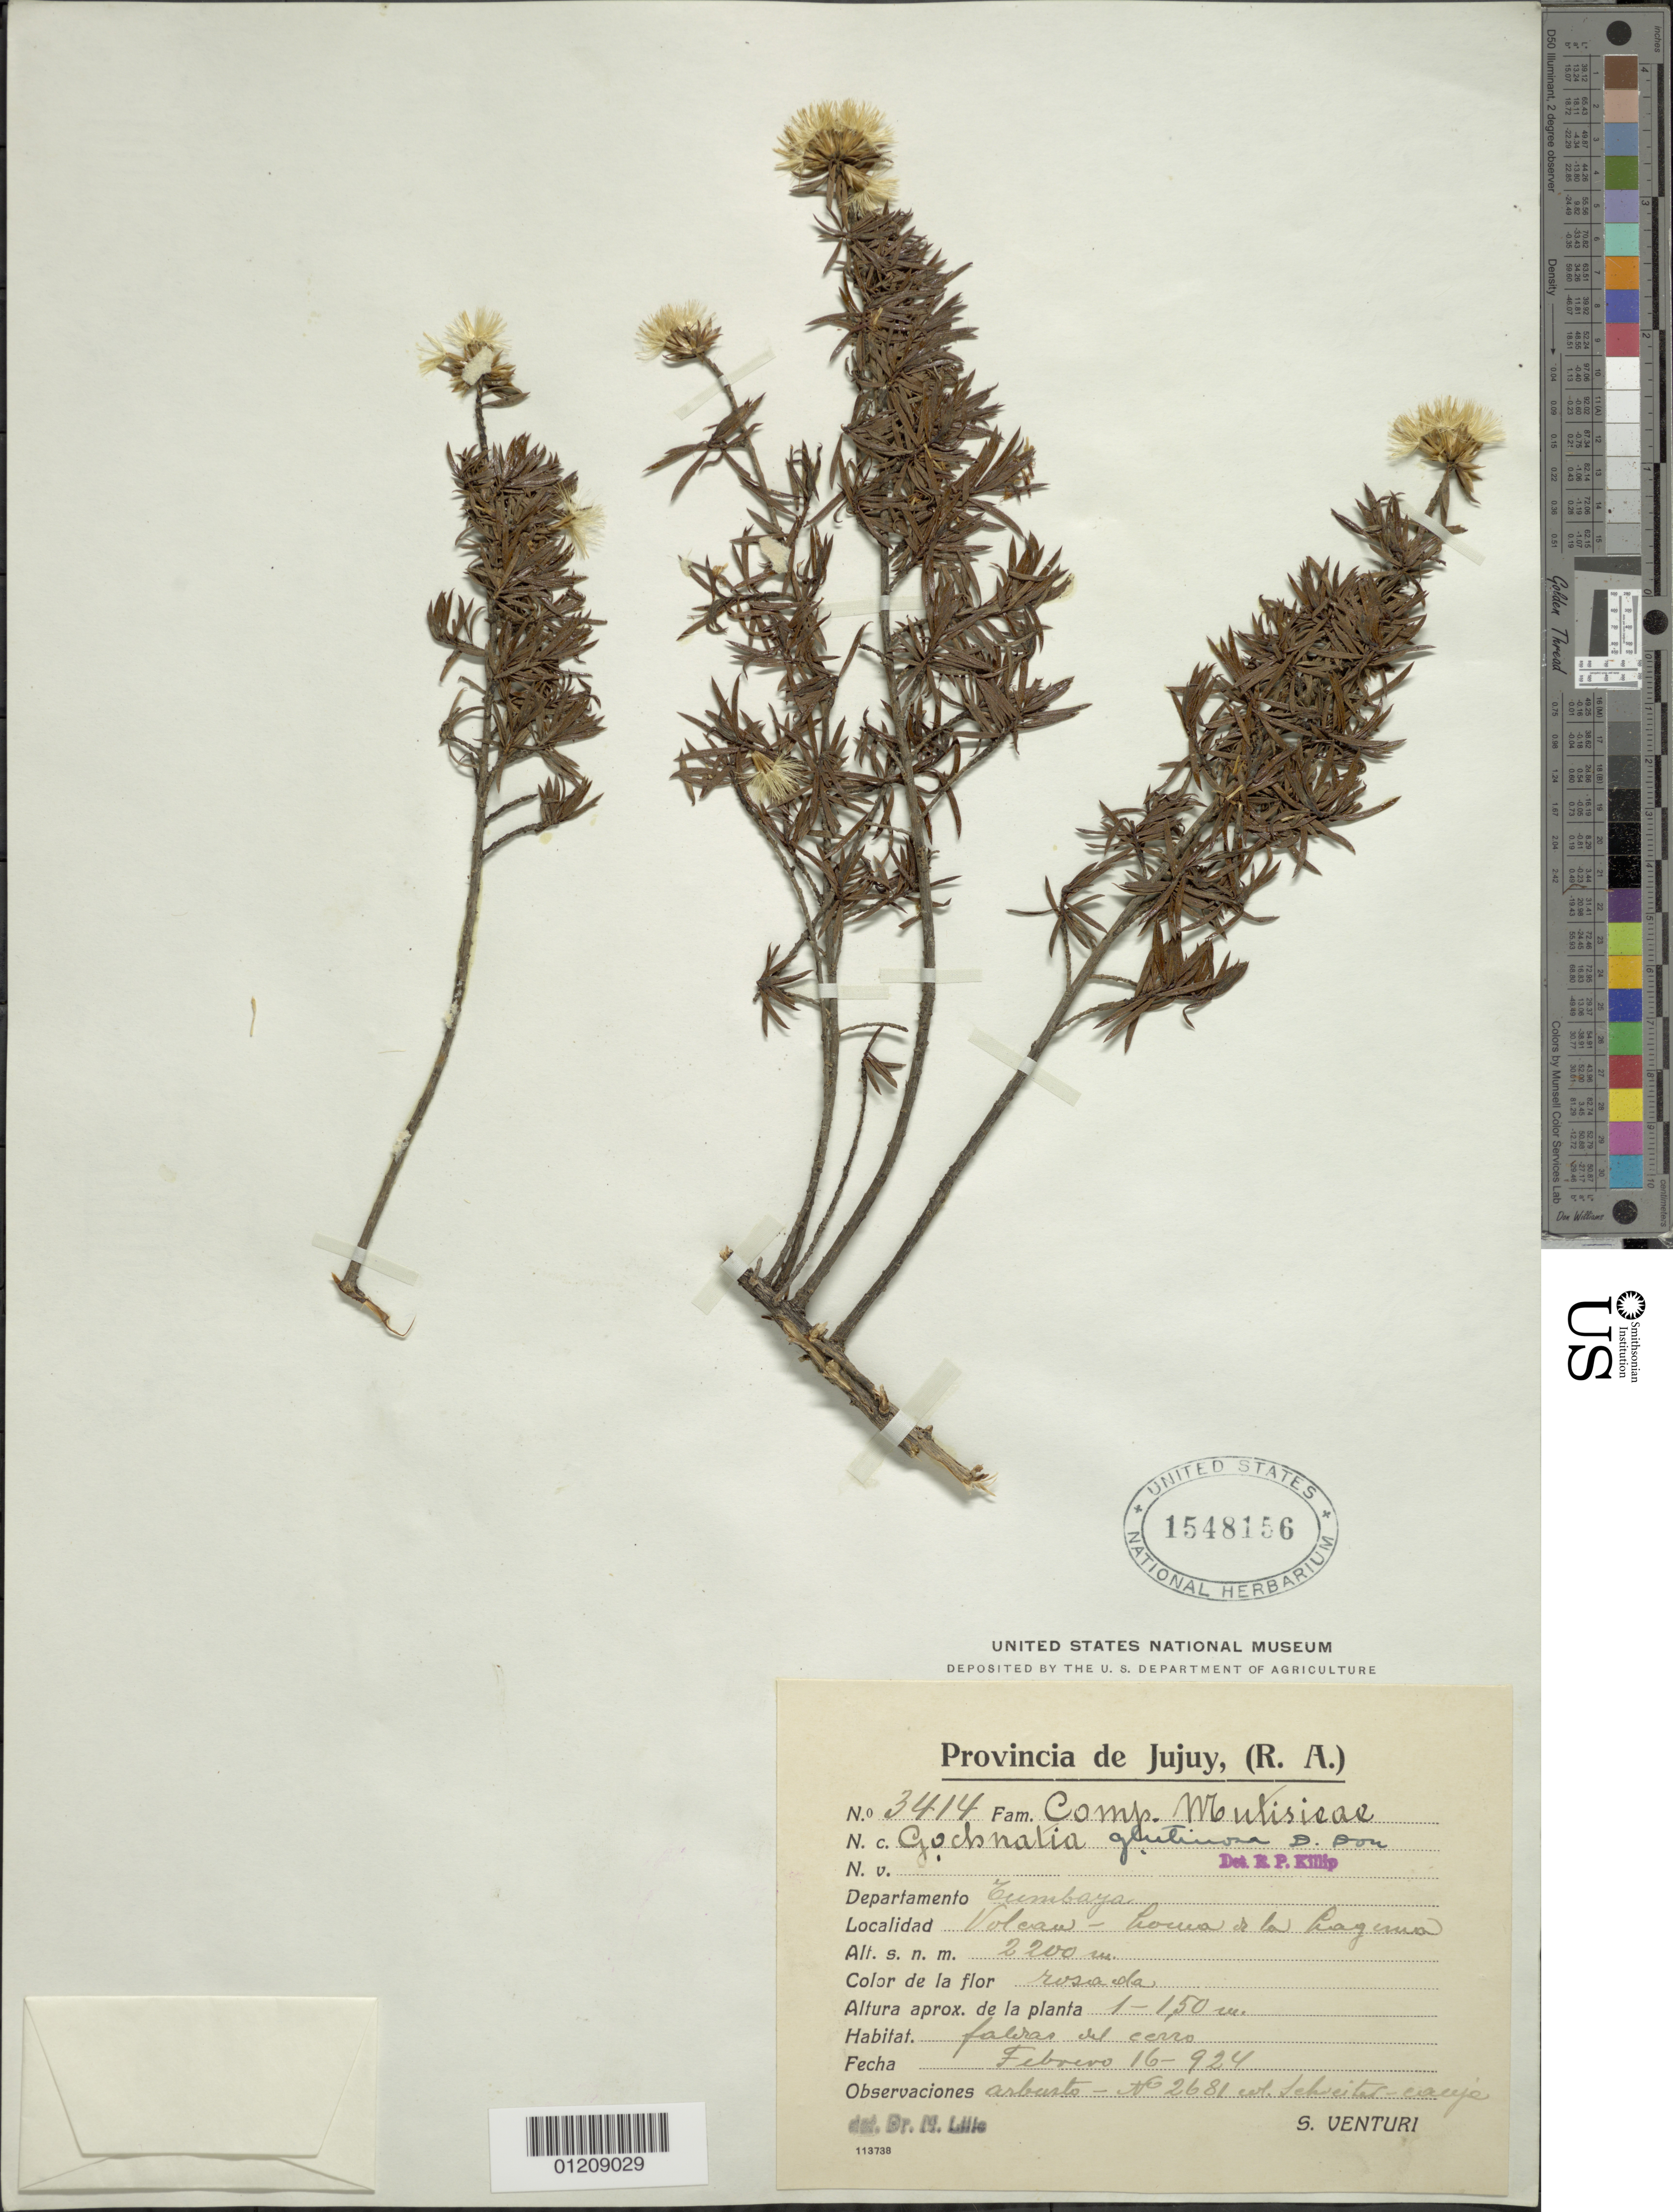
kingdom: Plantae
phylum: Tracheophyta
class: Magnoliopsida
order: Asterales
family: Asteraceae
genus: Pentaphorus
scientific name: Pentaphorus glutinosus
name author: D. Don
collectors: S. Venturi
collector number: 3414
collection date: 1924-02-16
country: Argentina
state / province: Jujuy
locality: Cumbaya; volcan-housa de la Laguma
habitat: falvas del cerro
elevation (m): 2200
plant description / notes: no. 2681 col. She?eitas - cauje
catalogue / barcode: US 1548156